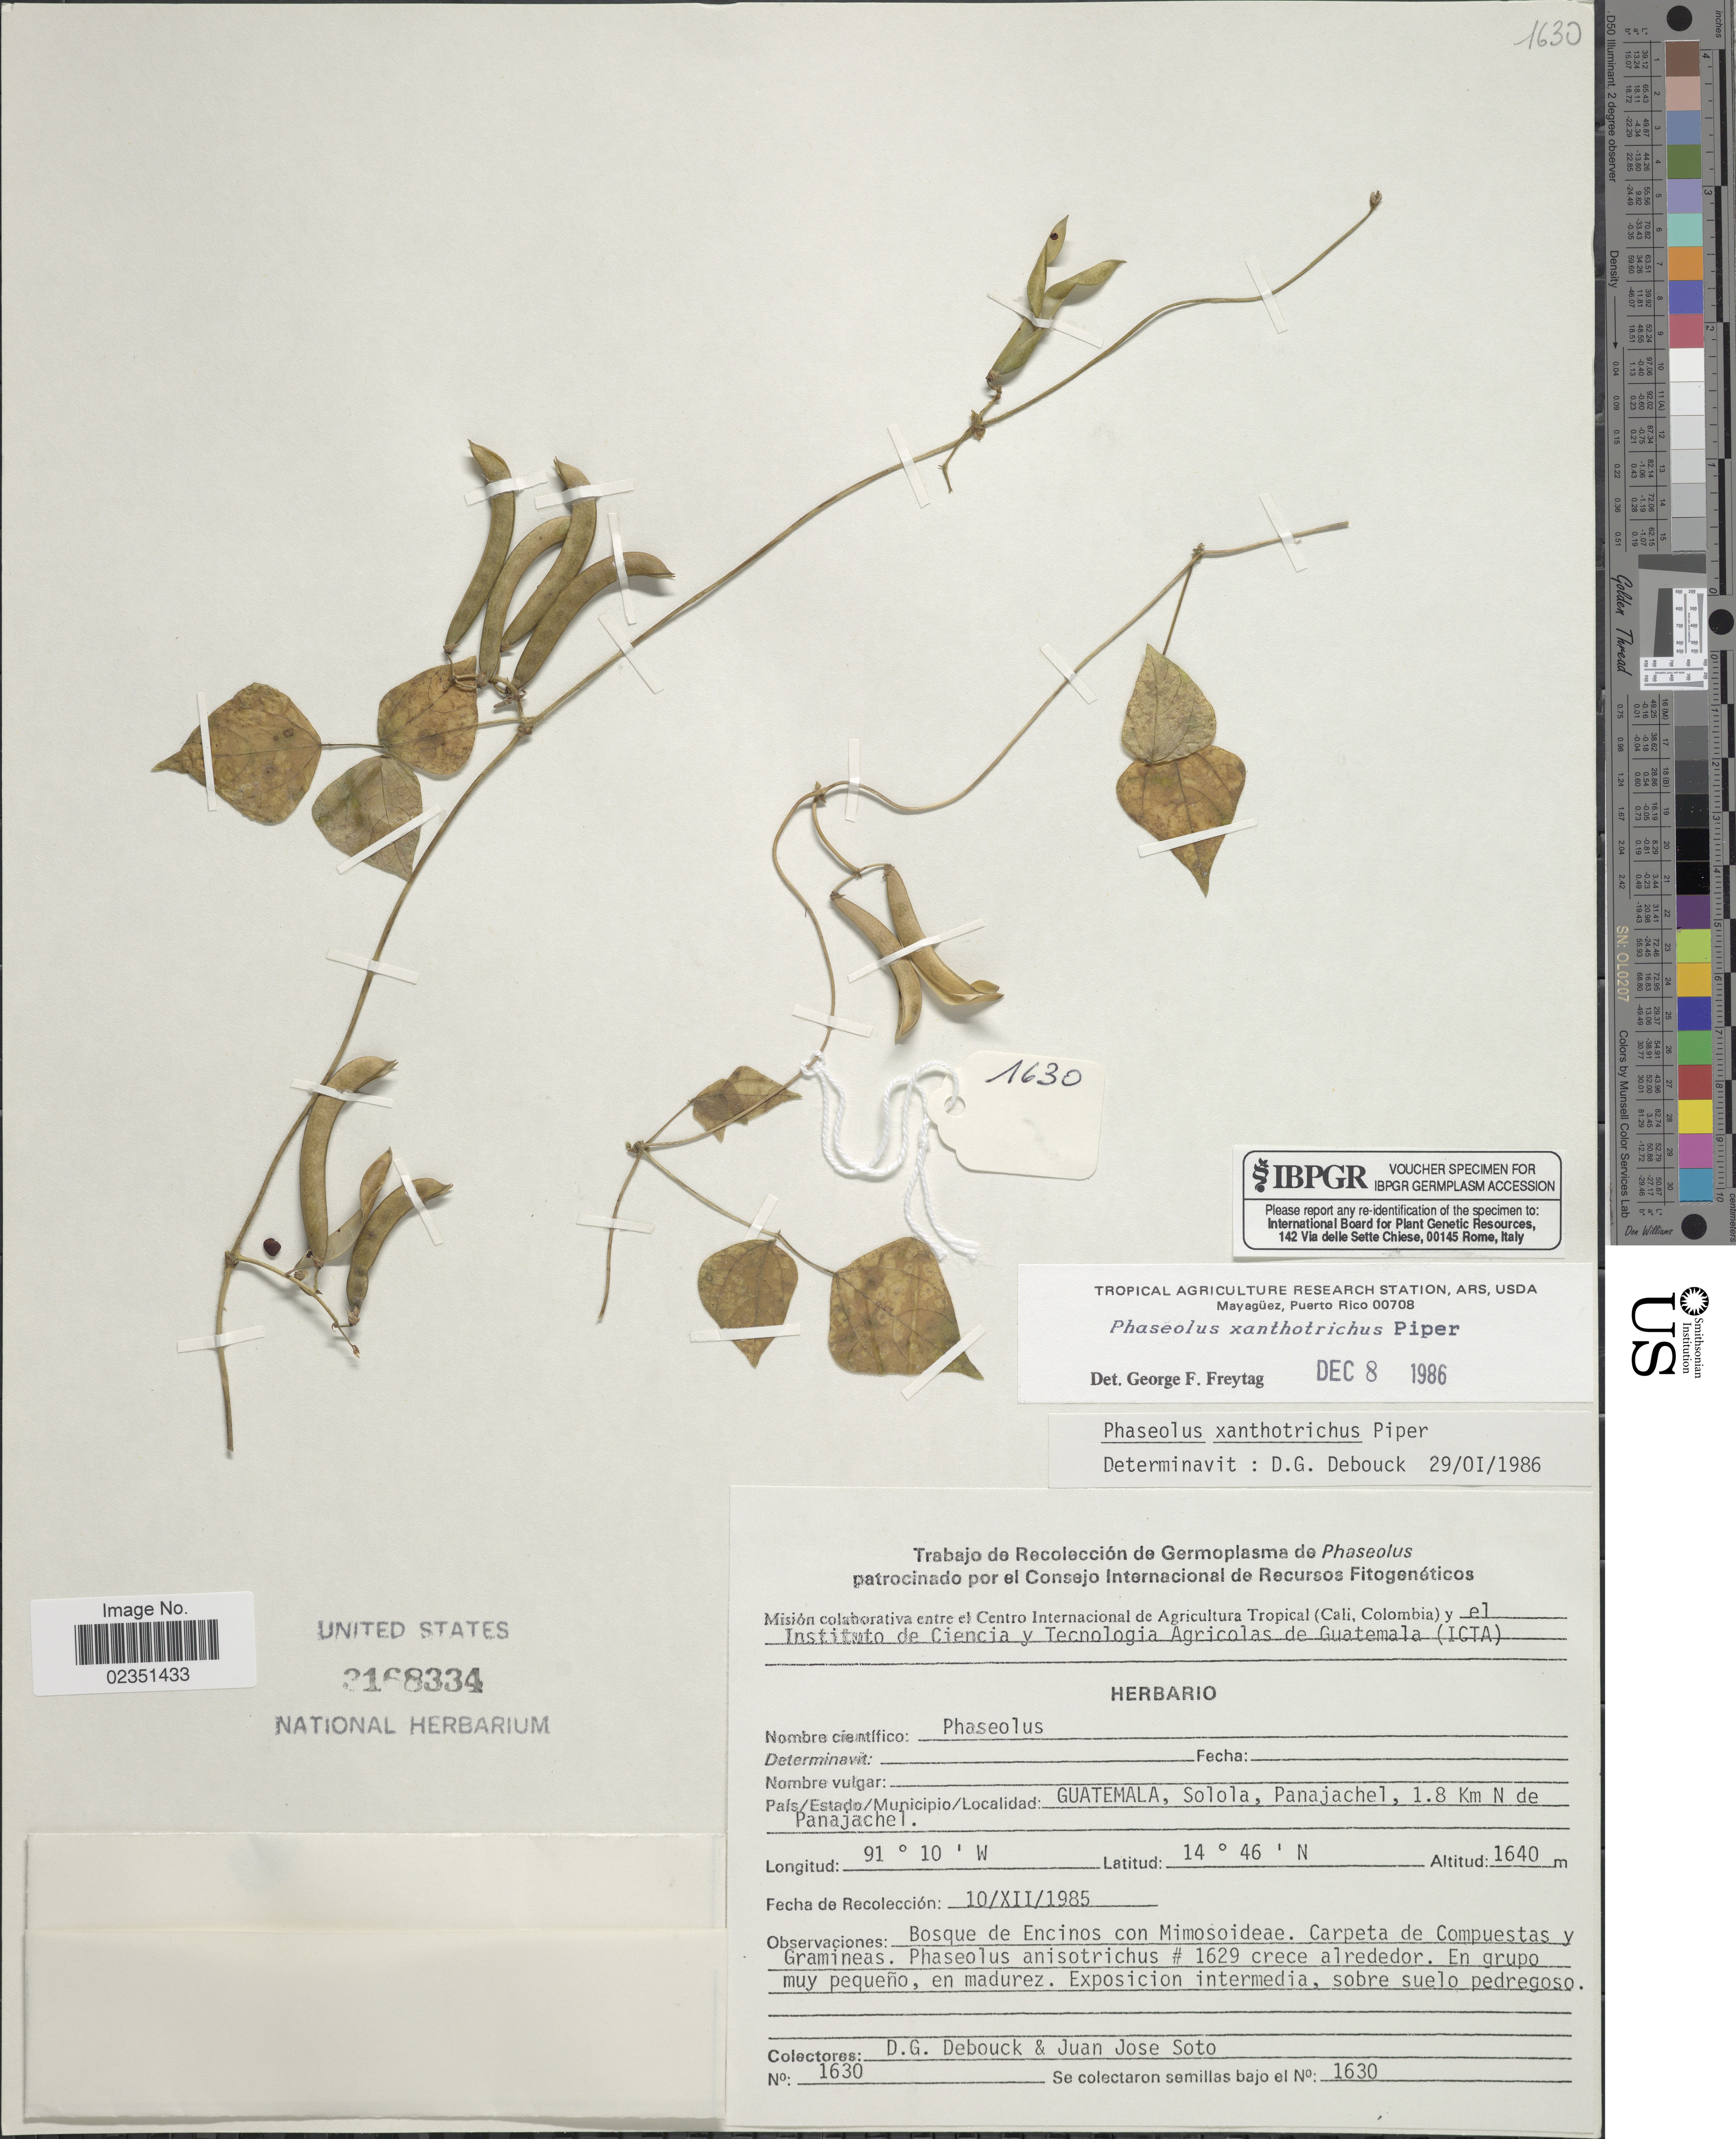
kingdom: Plantae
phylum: Tracheophyta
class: Magnoliopsida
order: Fabales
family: Fabaceae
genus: Phaseolus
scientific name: Phaseolus xanthotrichus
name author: Piper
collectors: D. Debouck & J. Soto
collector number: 1630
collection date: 1985-12-10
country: Guatemala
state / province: Sololá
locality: Panajachel, 1.8 km N de Panajachel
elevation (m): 1640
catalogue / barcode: US 3168334